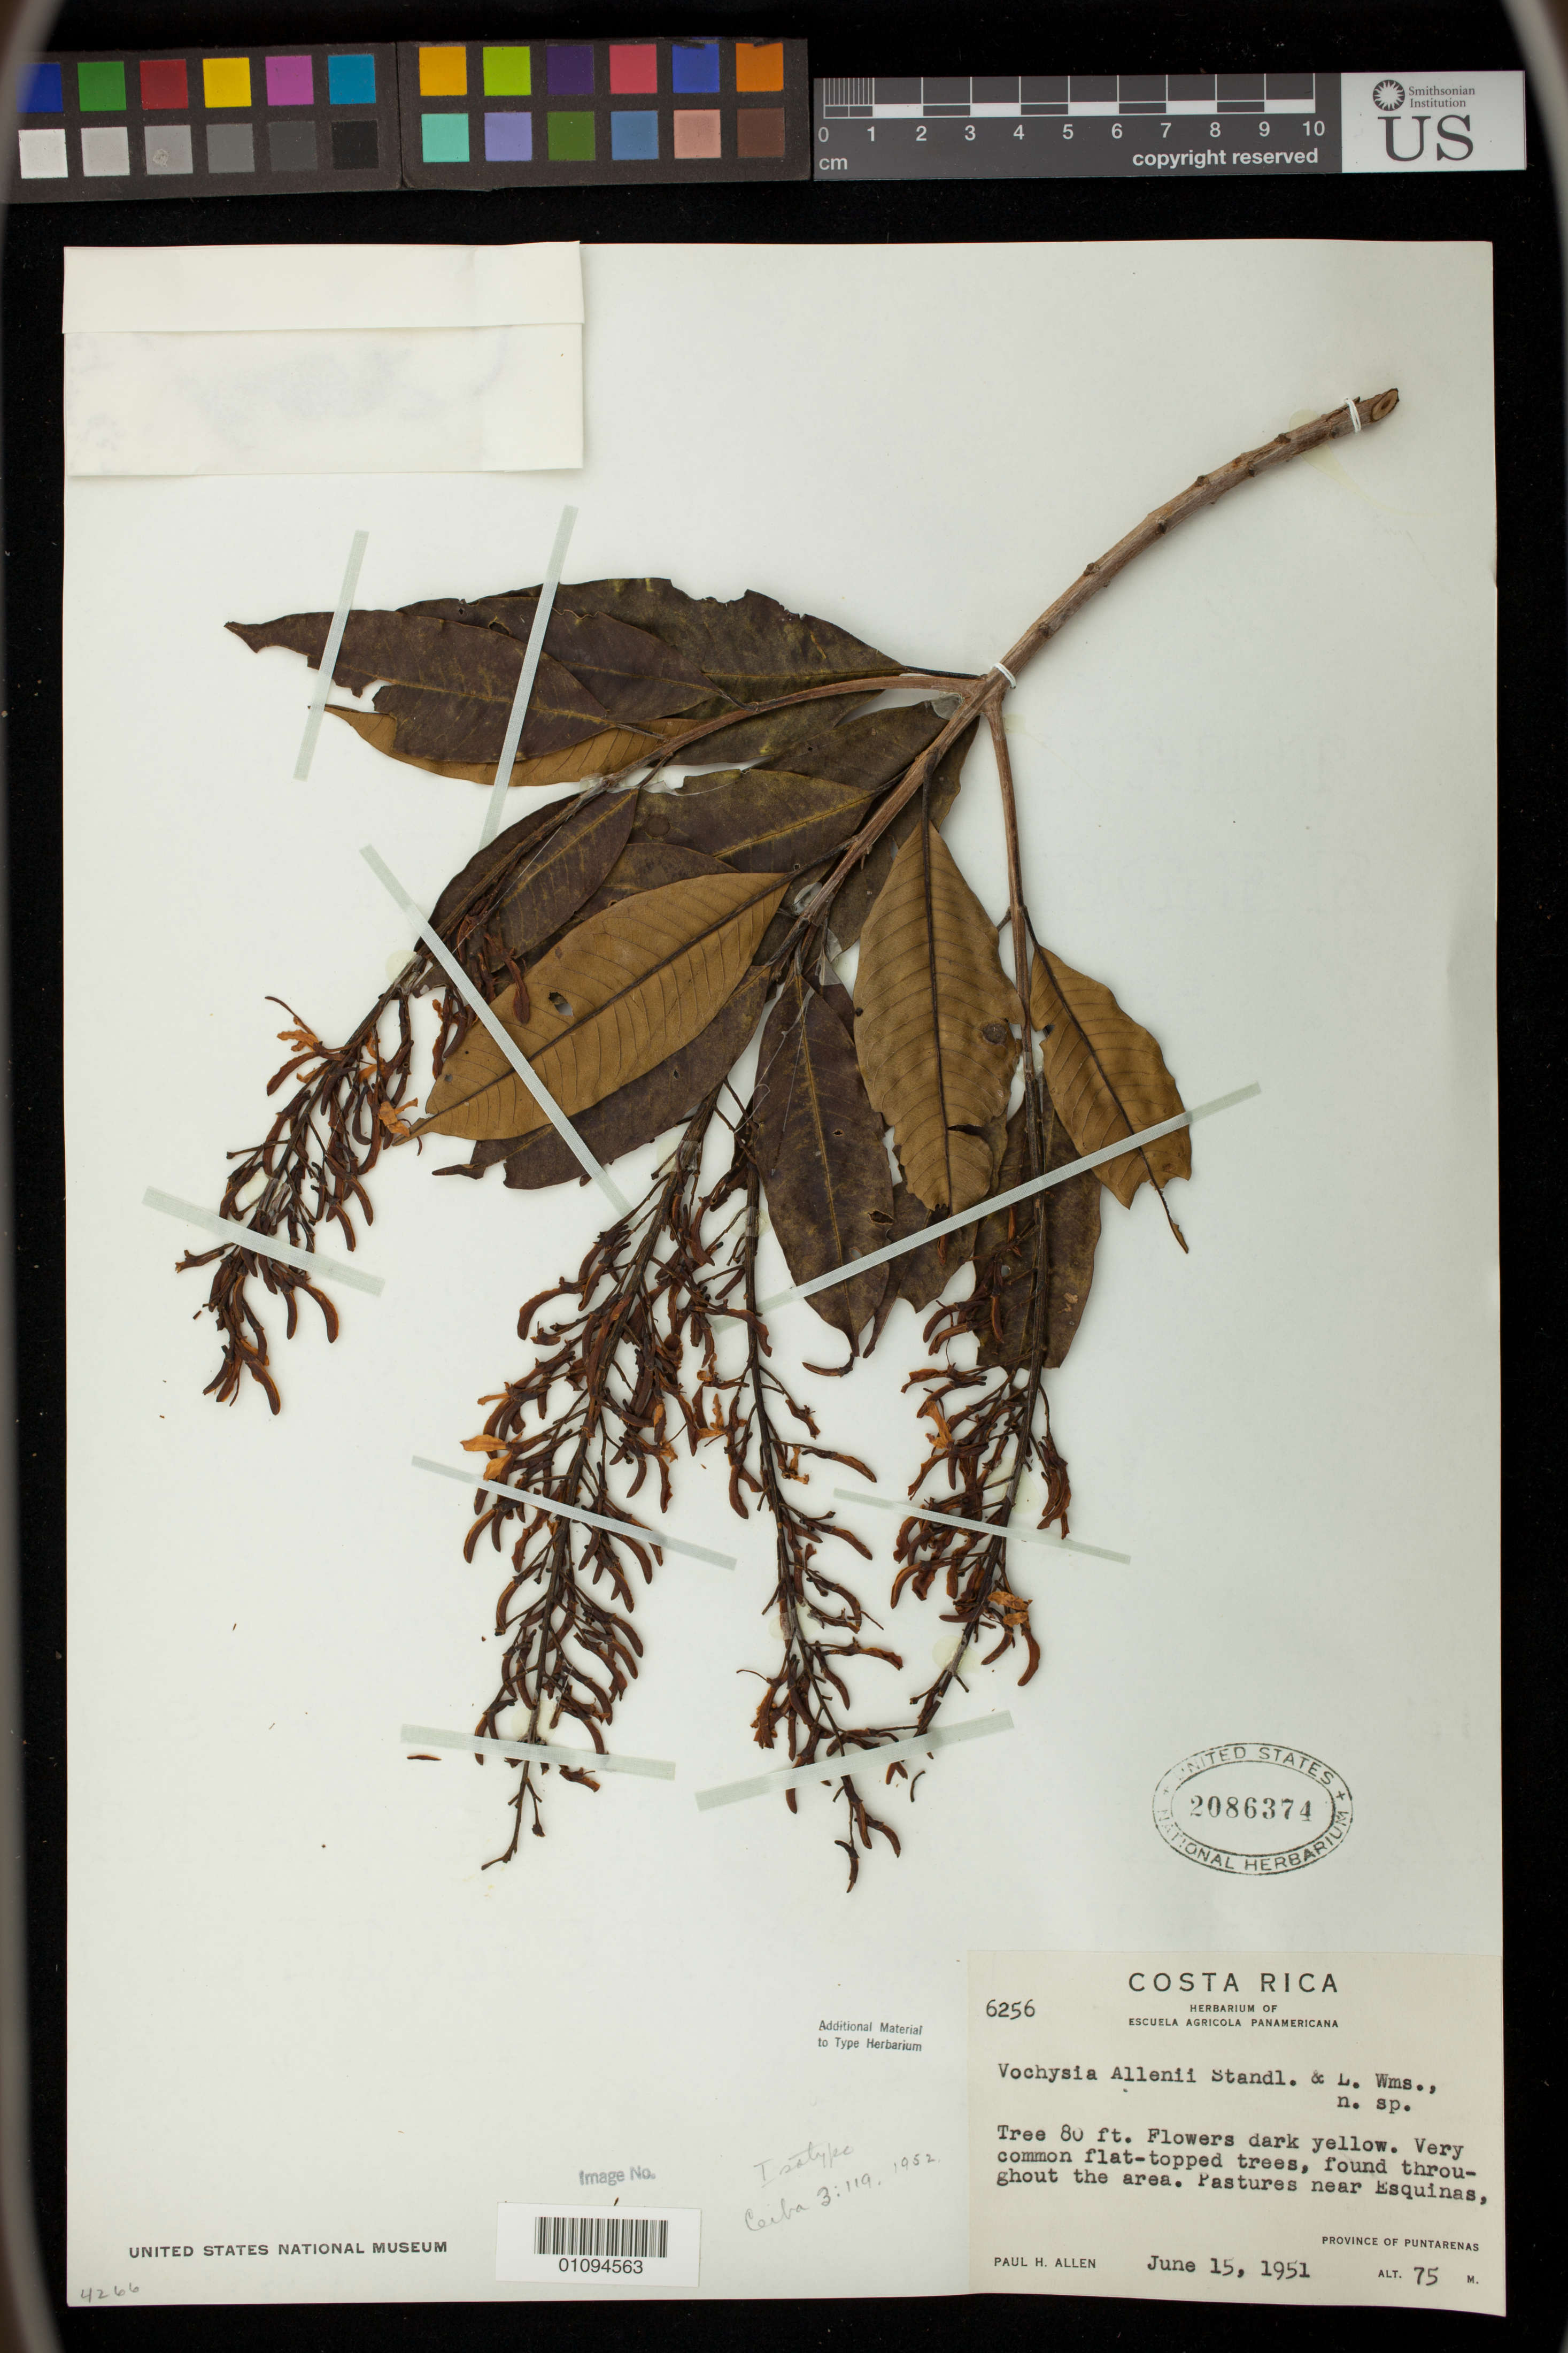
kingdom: Plantae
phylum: Tracheophyta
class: Magnoliopsida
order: Myrtales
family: Vochysiaceae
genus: Vochysia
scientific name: Vochysia allenii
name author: Standl. & L.O. Williams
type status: Isotype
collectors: P. H. Allen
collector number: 6256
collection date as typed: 15 Jun 1951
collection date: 1951-06-15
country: Costa Rica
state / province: Puntarenas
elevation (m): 75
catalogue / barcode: US 2086374